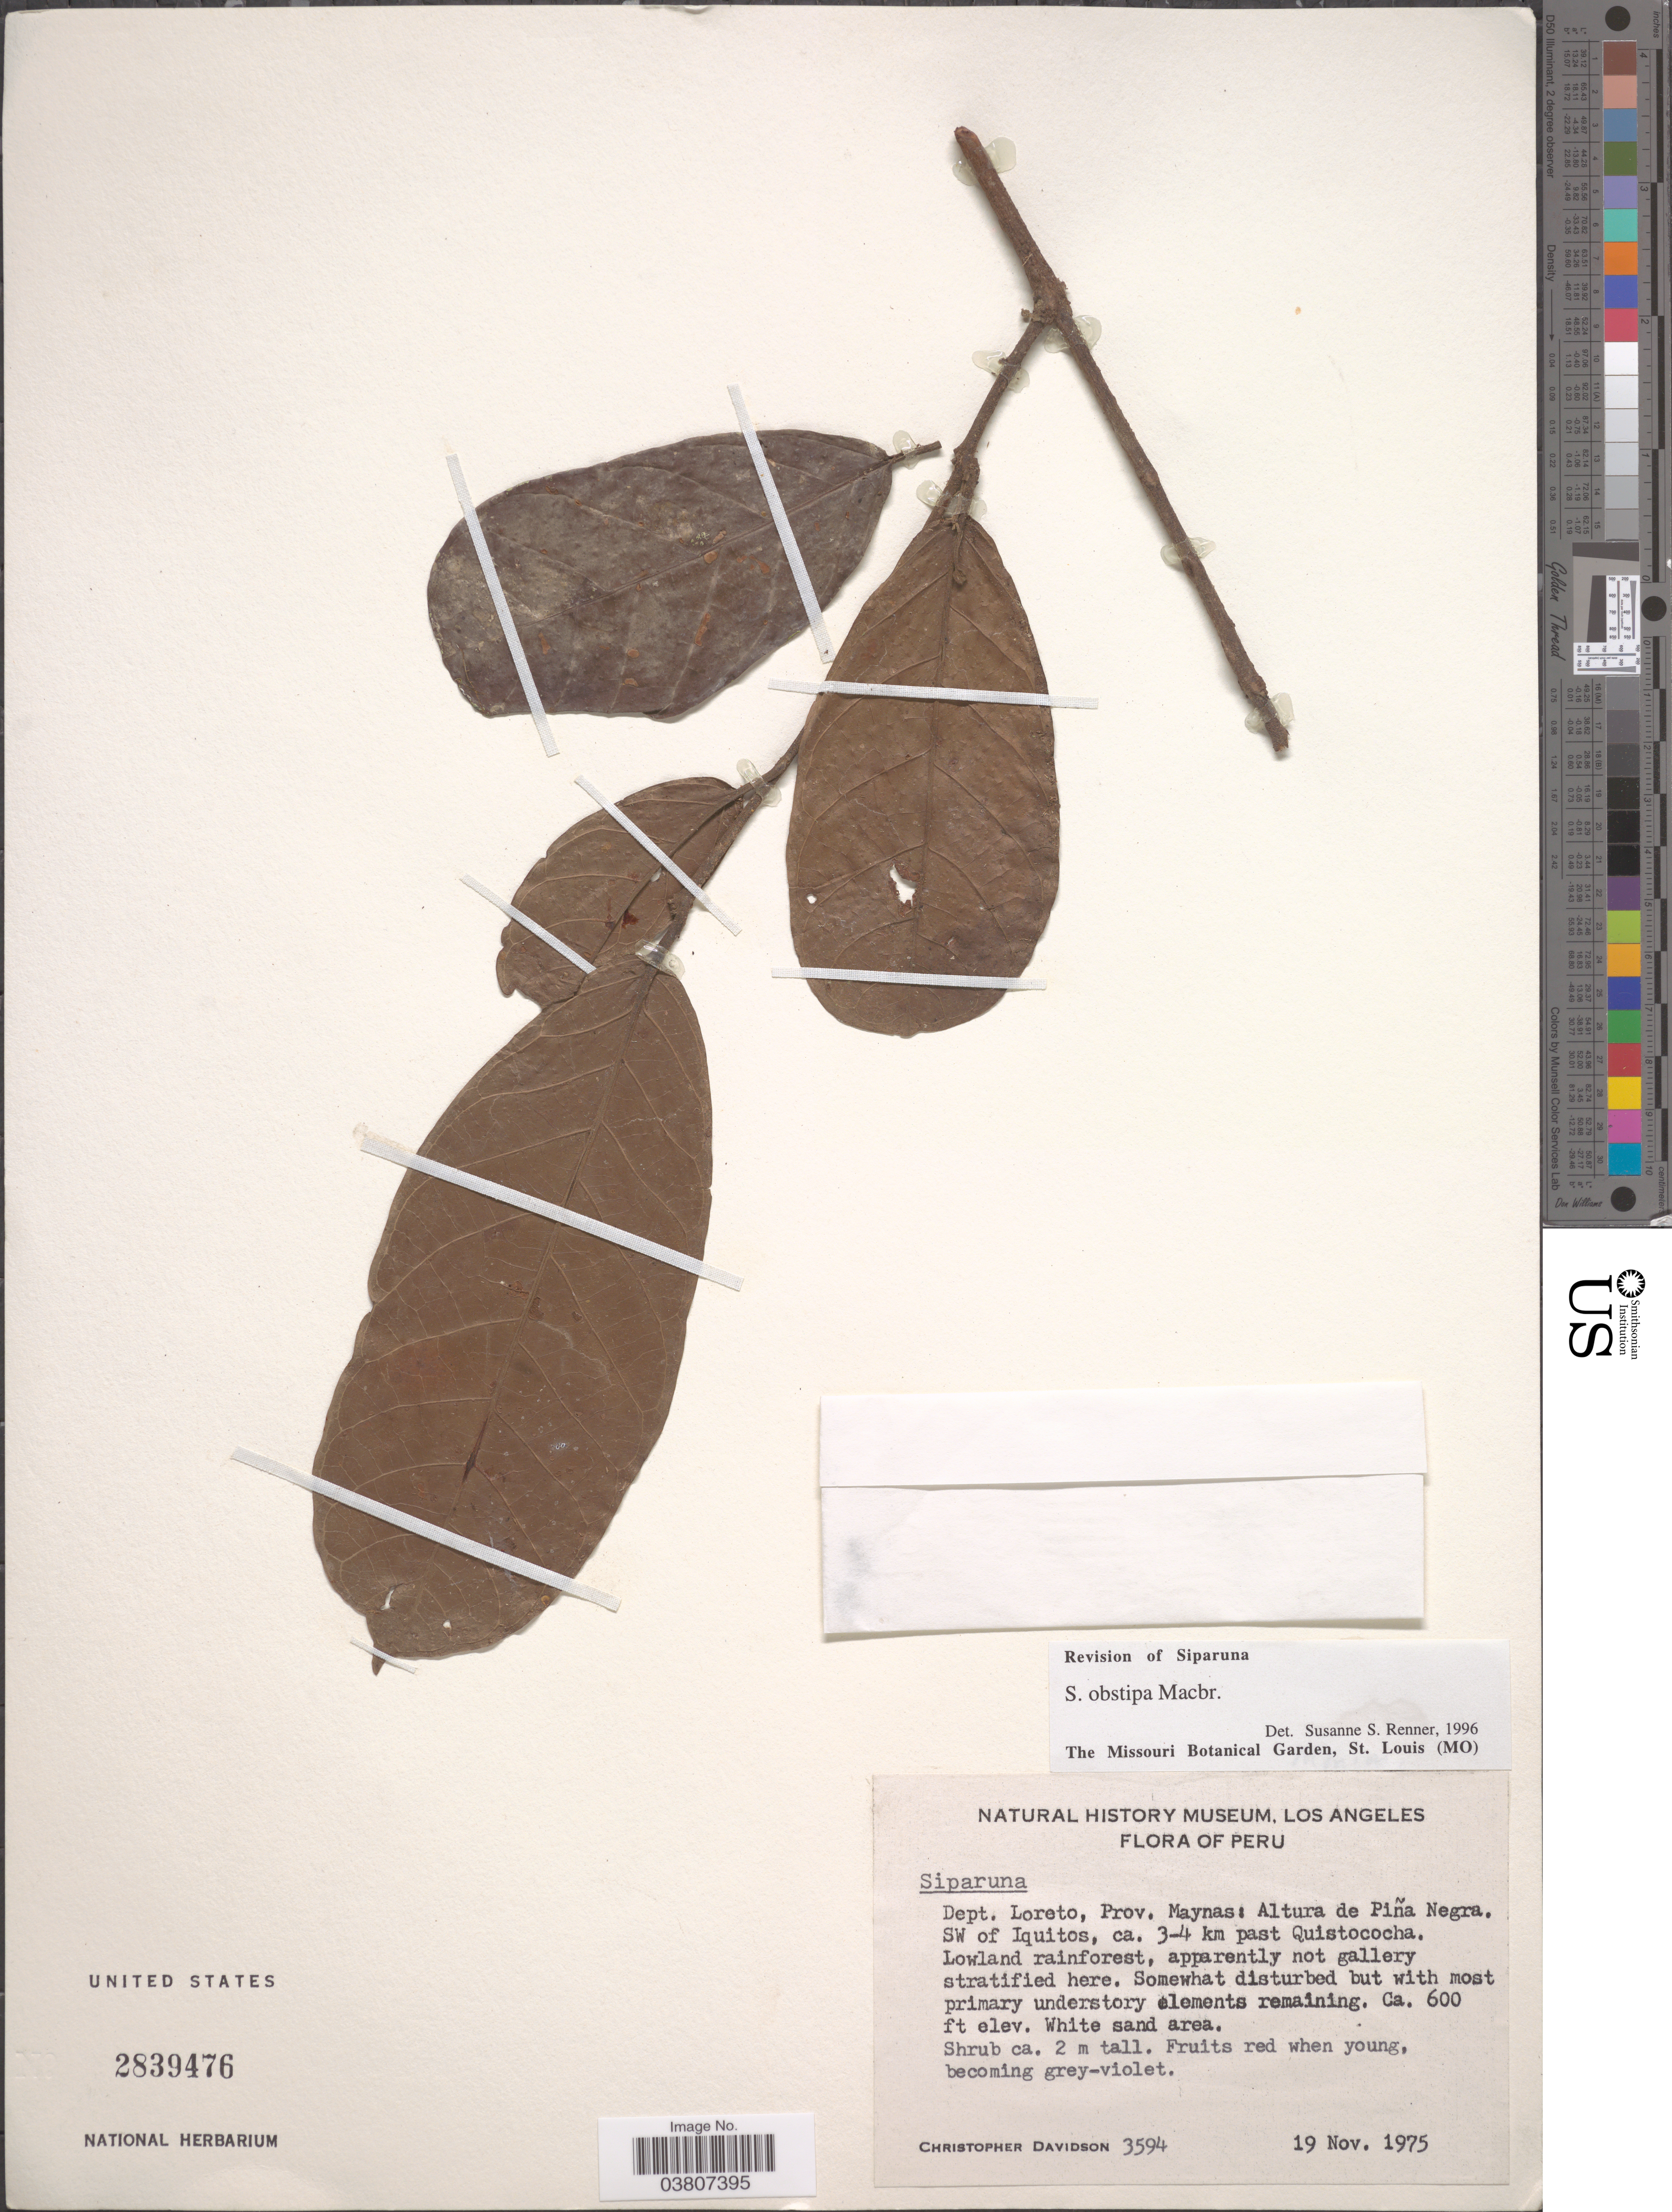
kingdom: Plantae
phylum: Tracheophyta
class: Magnoliopsida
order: Laurales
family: Siparunaceae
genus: Siparuna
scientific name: Siparuna obstipa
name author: J.F. Macbr.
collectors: C. Davidson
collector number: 3594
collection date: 1975-11-19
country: Peru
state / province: Loreto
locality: Dept. Loreto, Prov. Maynas: Altura de Piña Negra. SW of Iquitos, ca 3-4 km past Quistococha.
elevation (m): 183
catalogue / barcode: US 2839476